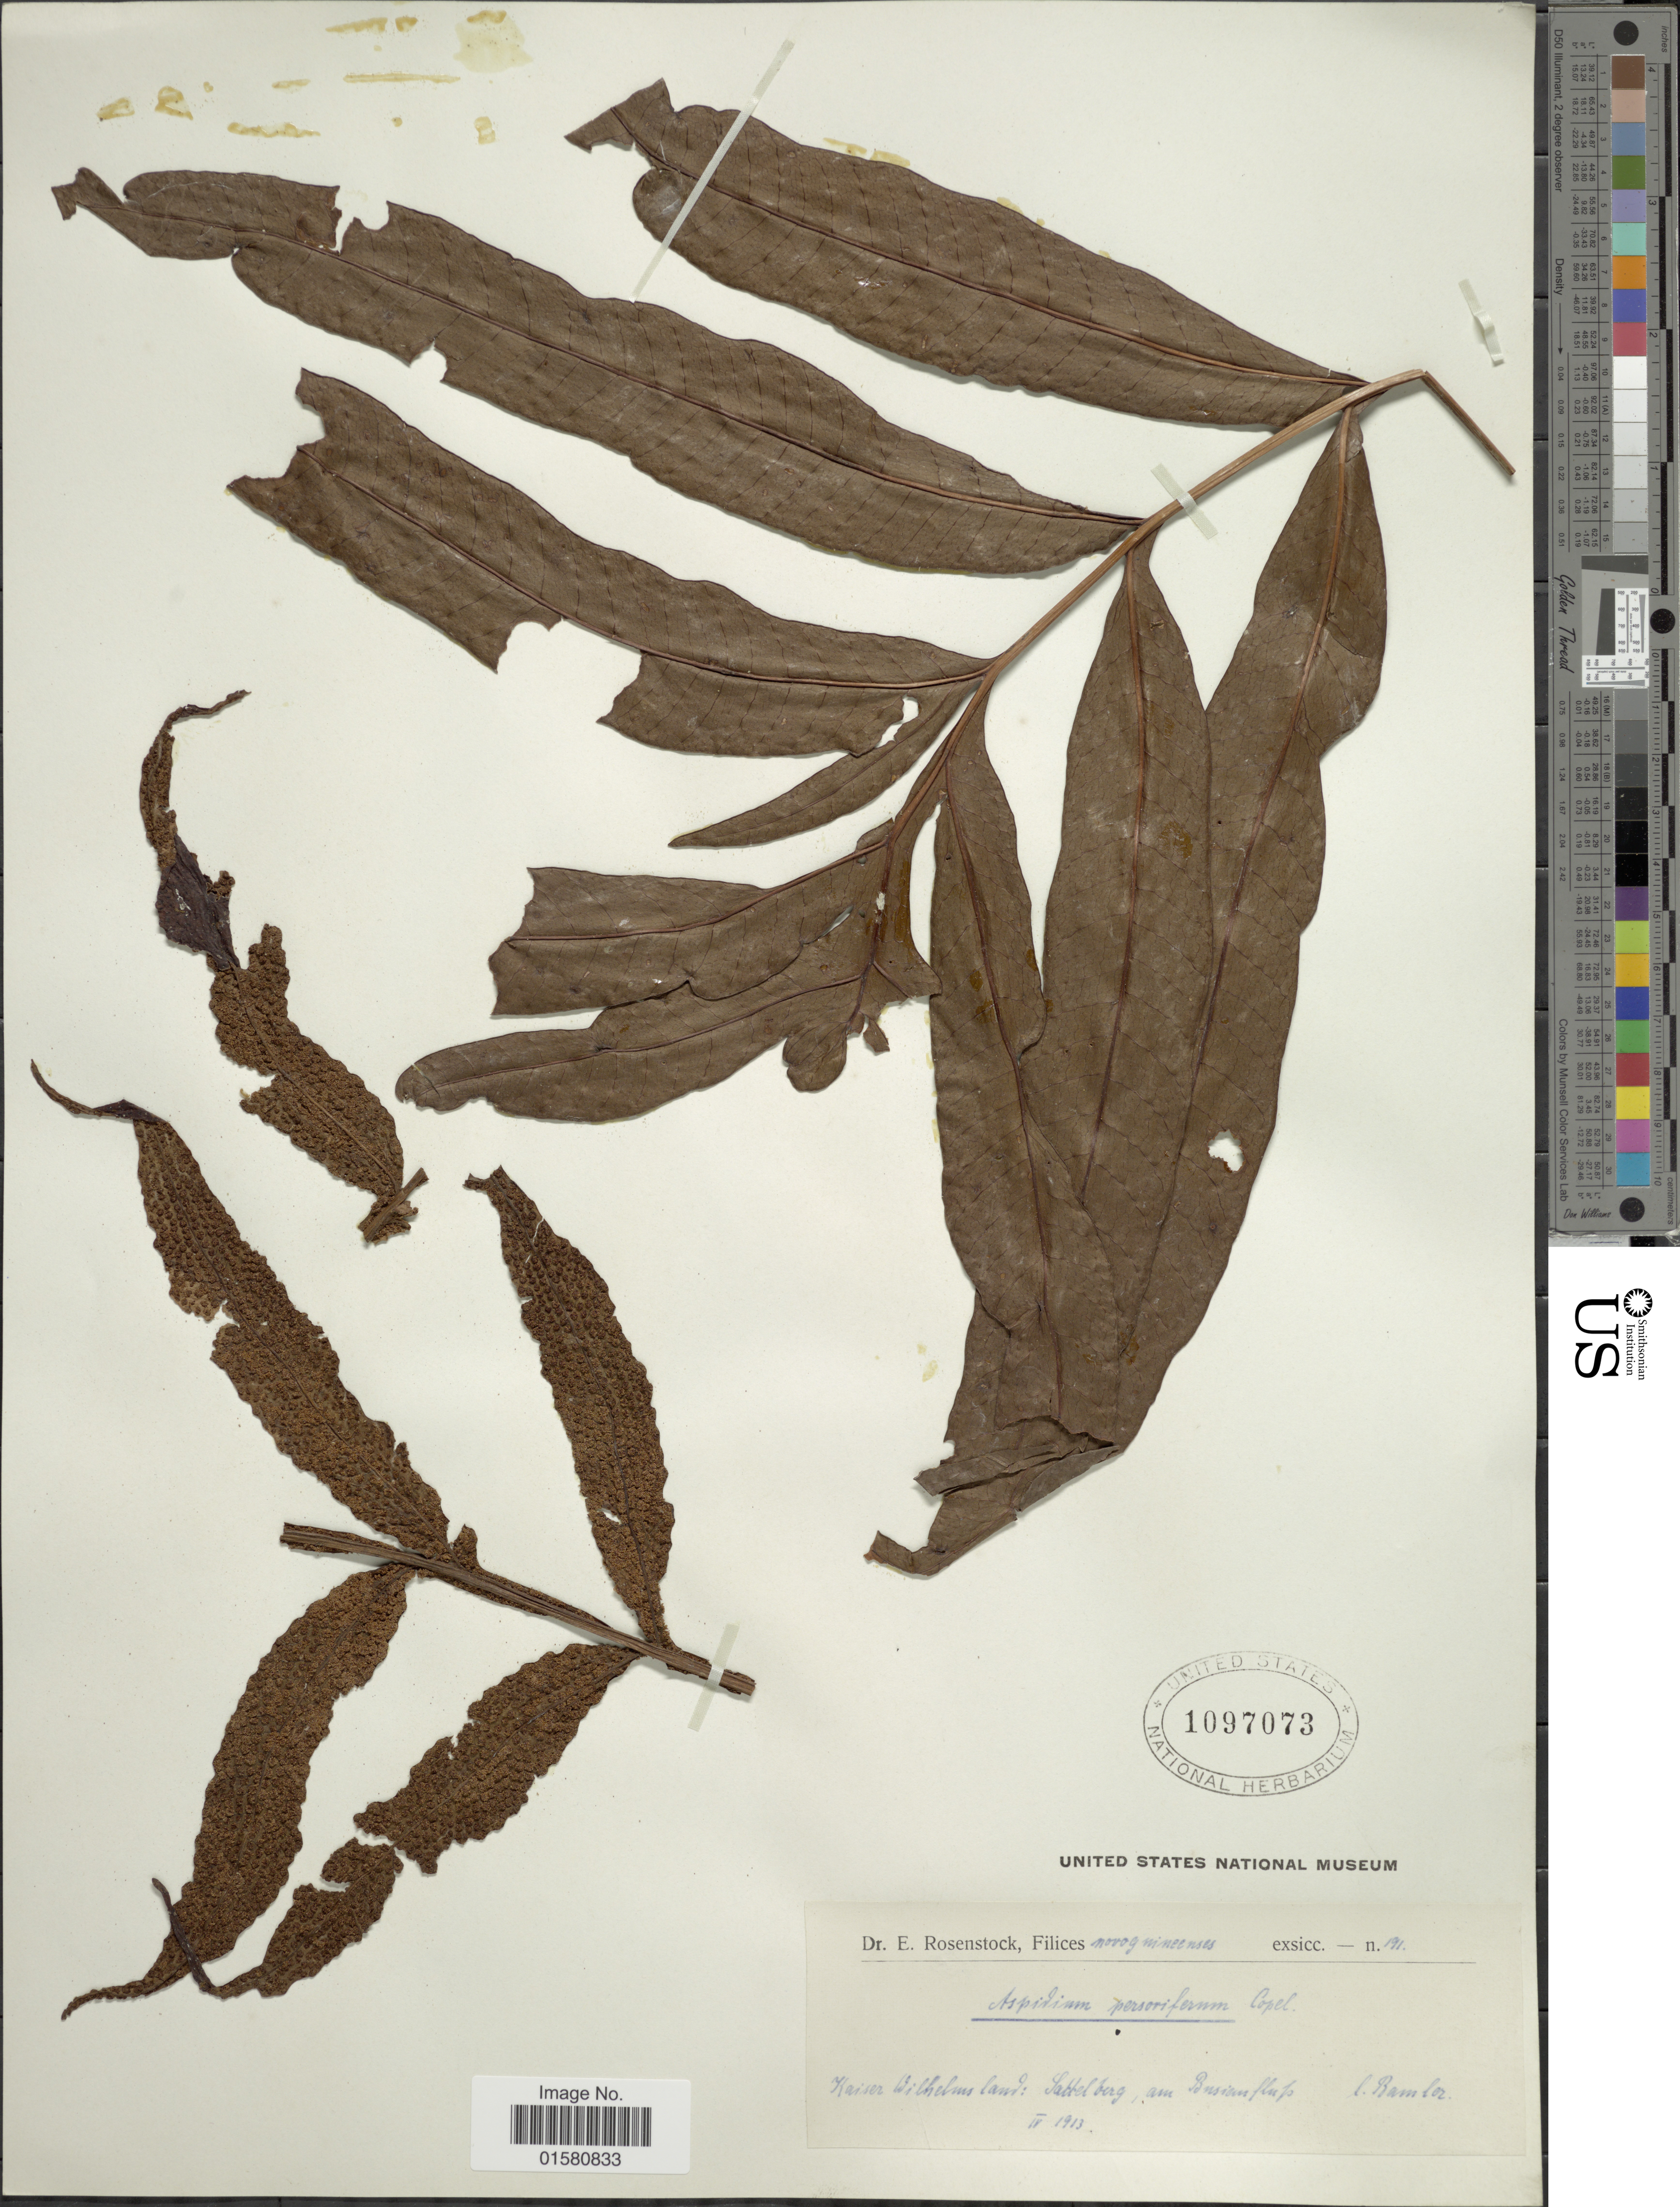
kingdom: Plantae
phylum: Tracheophyta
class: Polypodiopsida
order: Polypodiales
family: Tectariaceae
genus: Tectaria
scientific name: Tectaria crenata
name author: Cav.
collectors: Bamler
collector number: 191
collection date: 1913-06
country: Papua New Guinea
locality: Kaiser Wilhelmsland: Sattelberg, am Biusiumfluts [interpreted]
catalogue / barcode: US 1097073